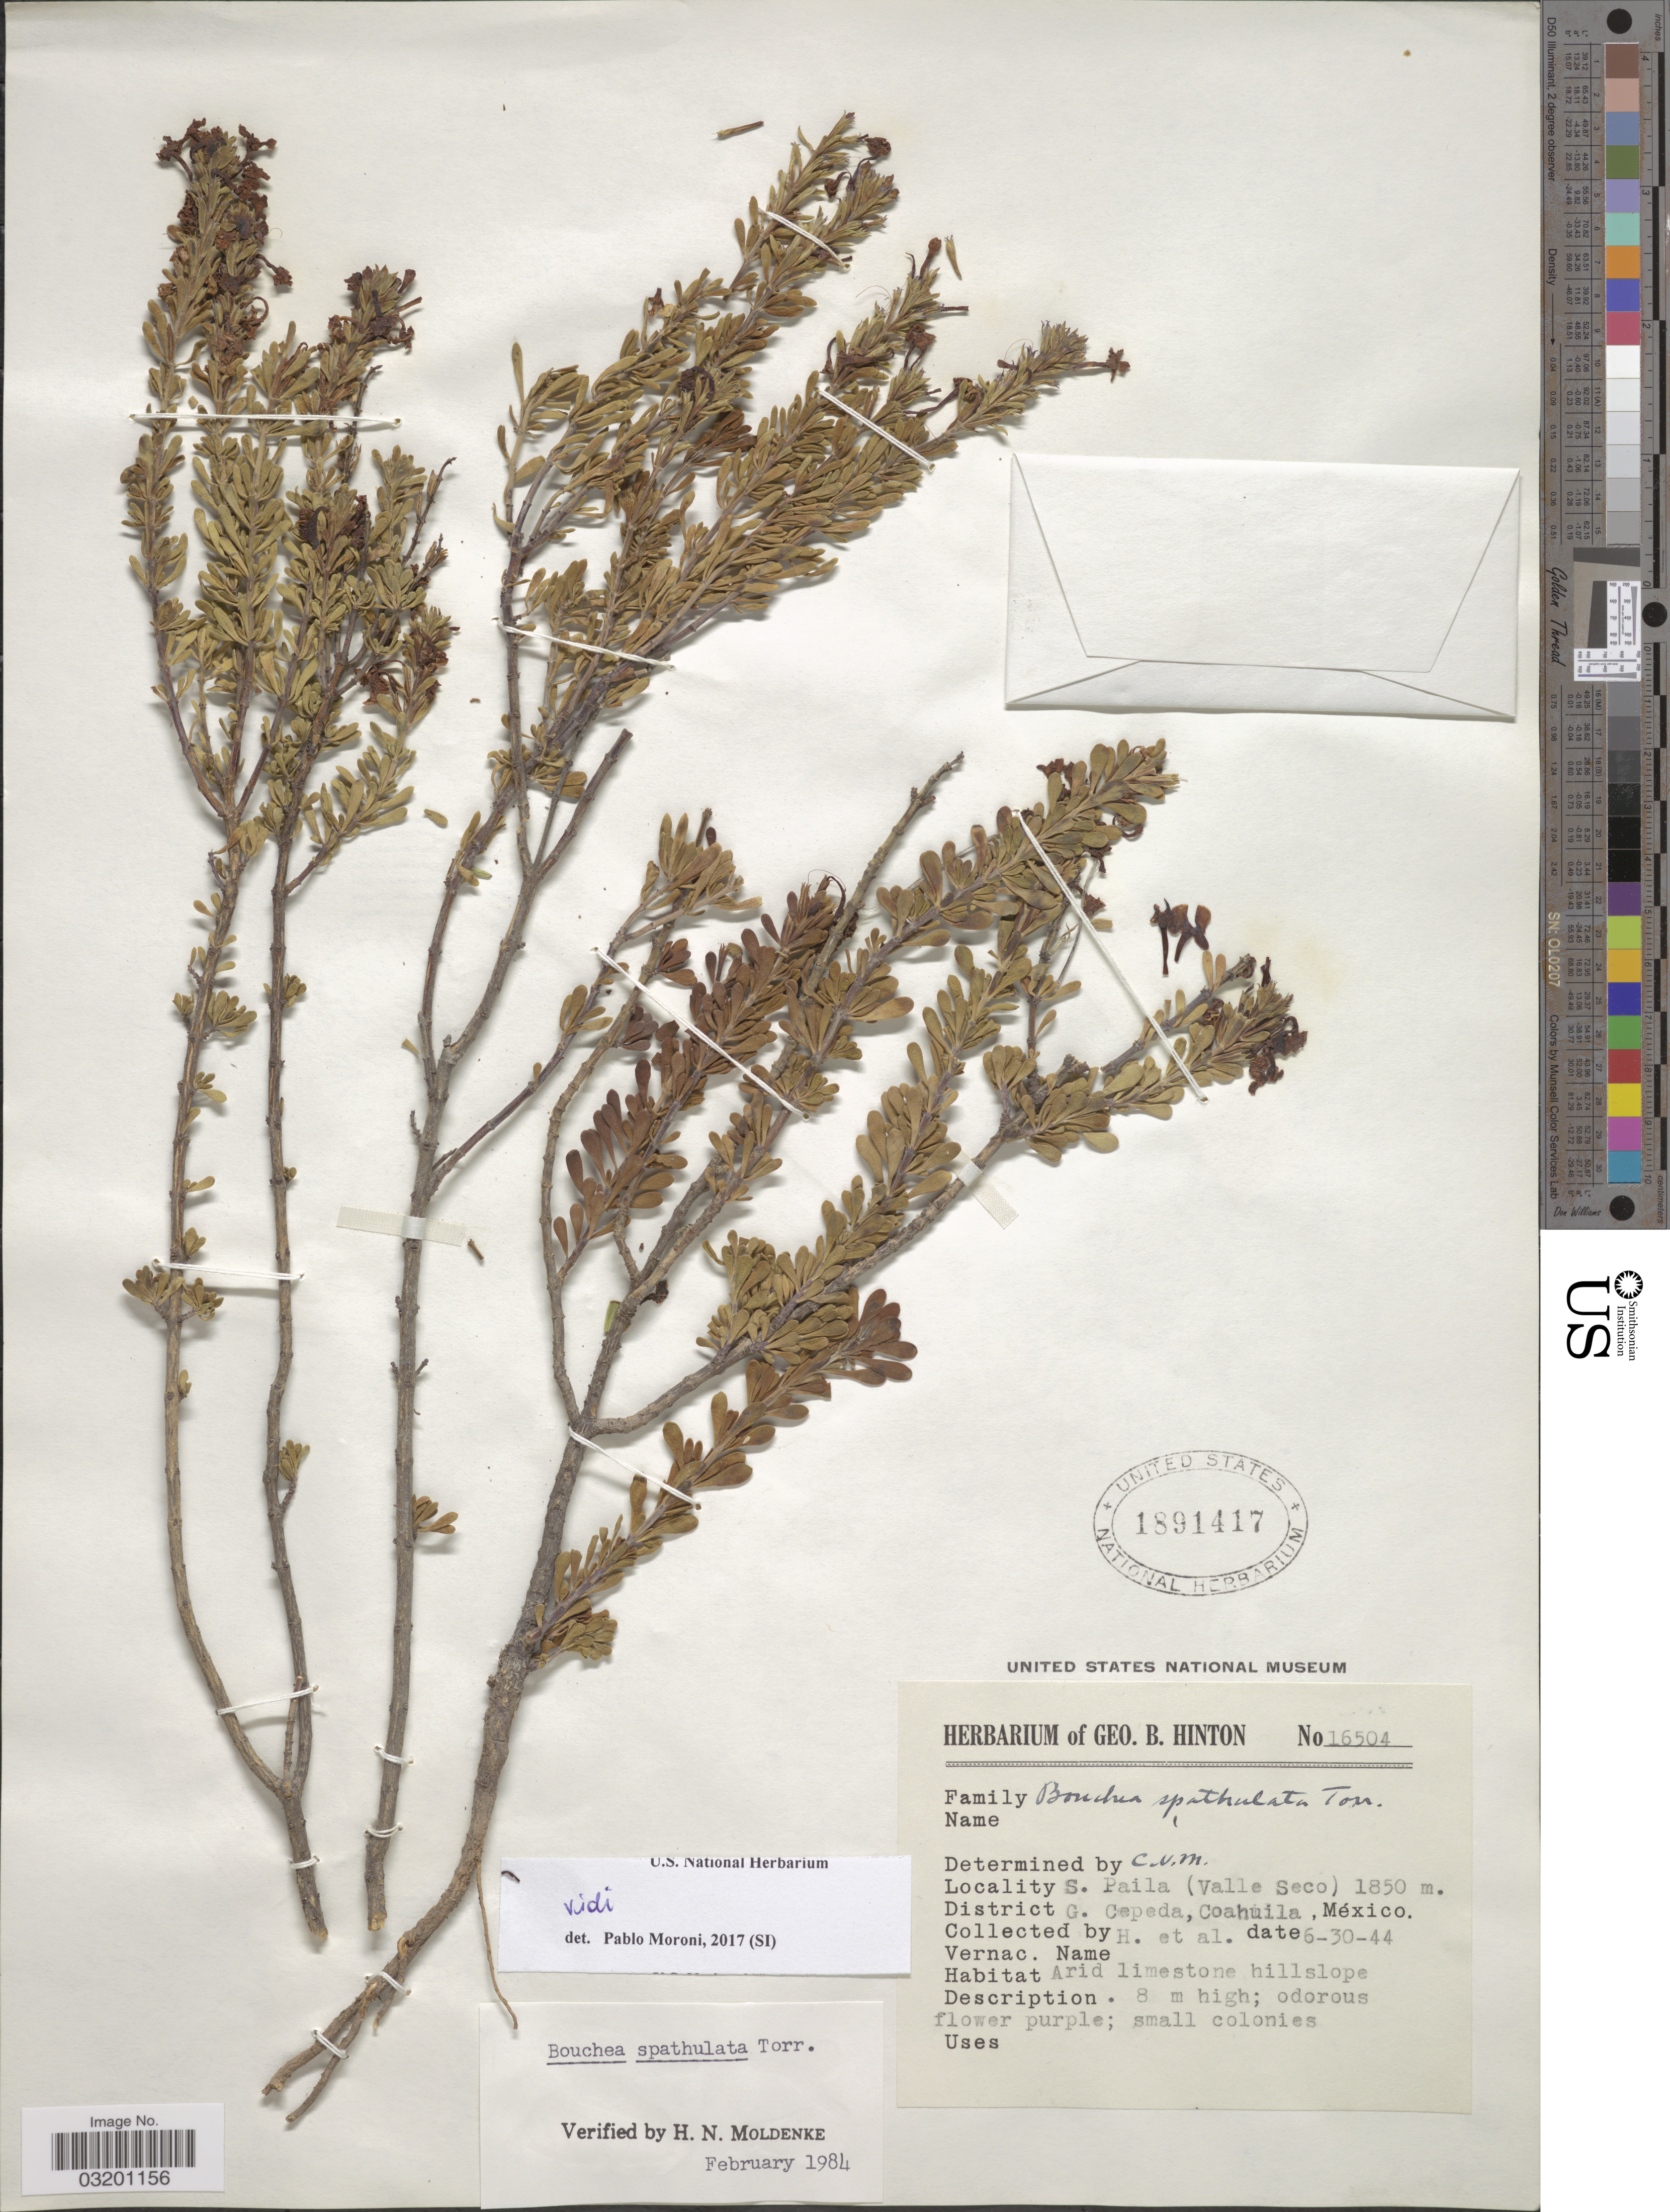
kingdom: Plantae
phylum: Tracheophyta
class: Magnoliopsida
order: Lamiales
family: Verbenaceae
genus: Bouchea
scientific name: Bouchea spathulata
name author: Torr. in Emory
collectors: G. B. Hinton & et al.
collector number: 16504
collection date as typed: Transcribed d/m/y: 30/6/44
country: Mexico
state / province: Coahuila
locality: S. Paila (Valle Seco). District G. Cepada. Arid limestone hillslope.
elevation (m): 1850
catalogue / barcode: US 1891417